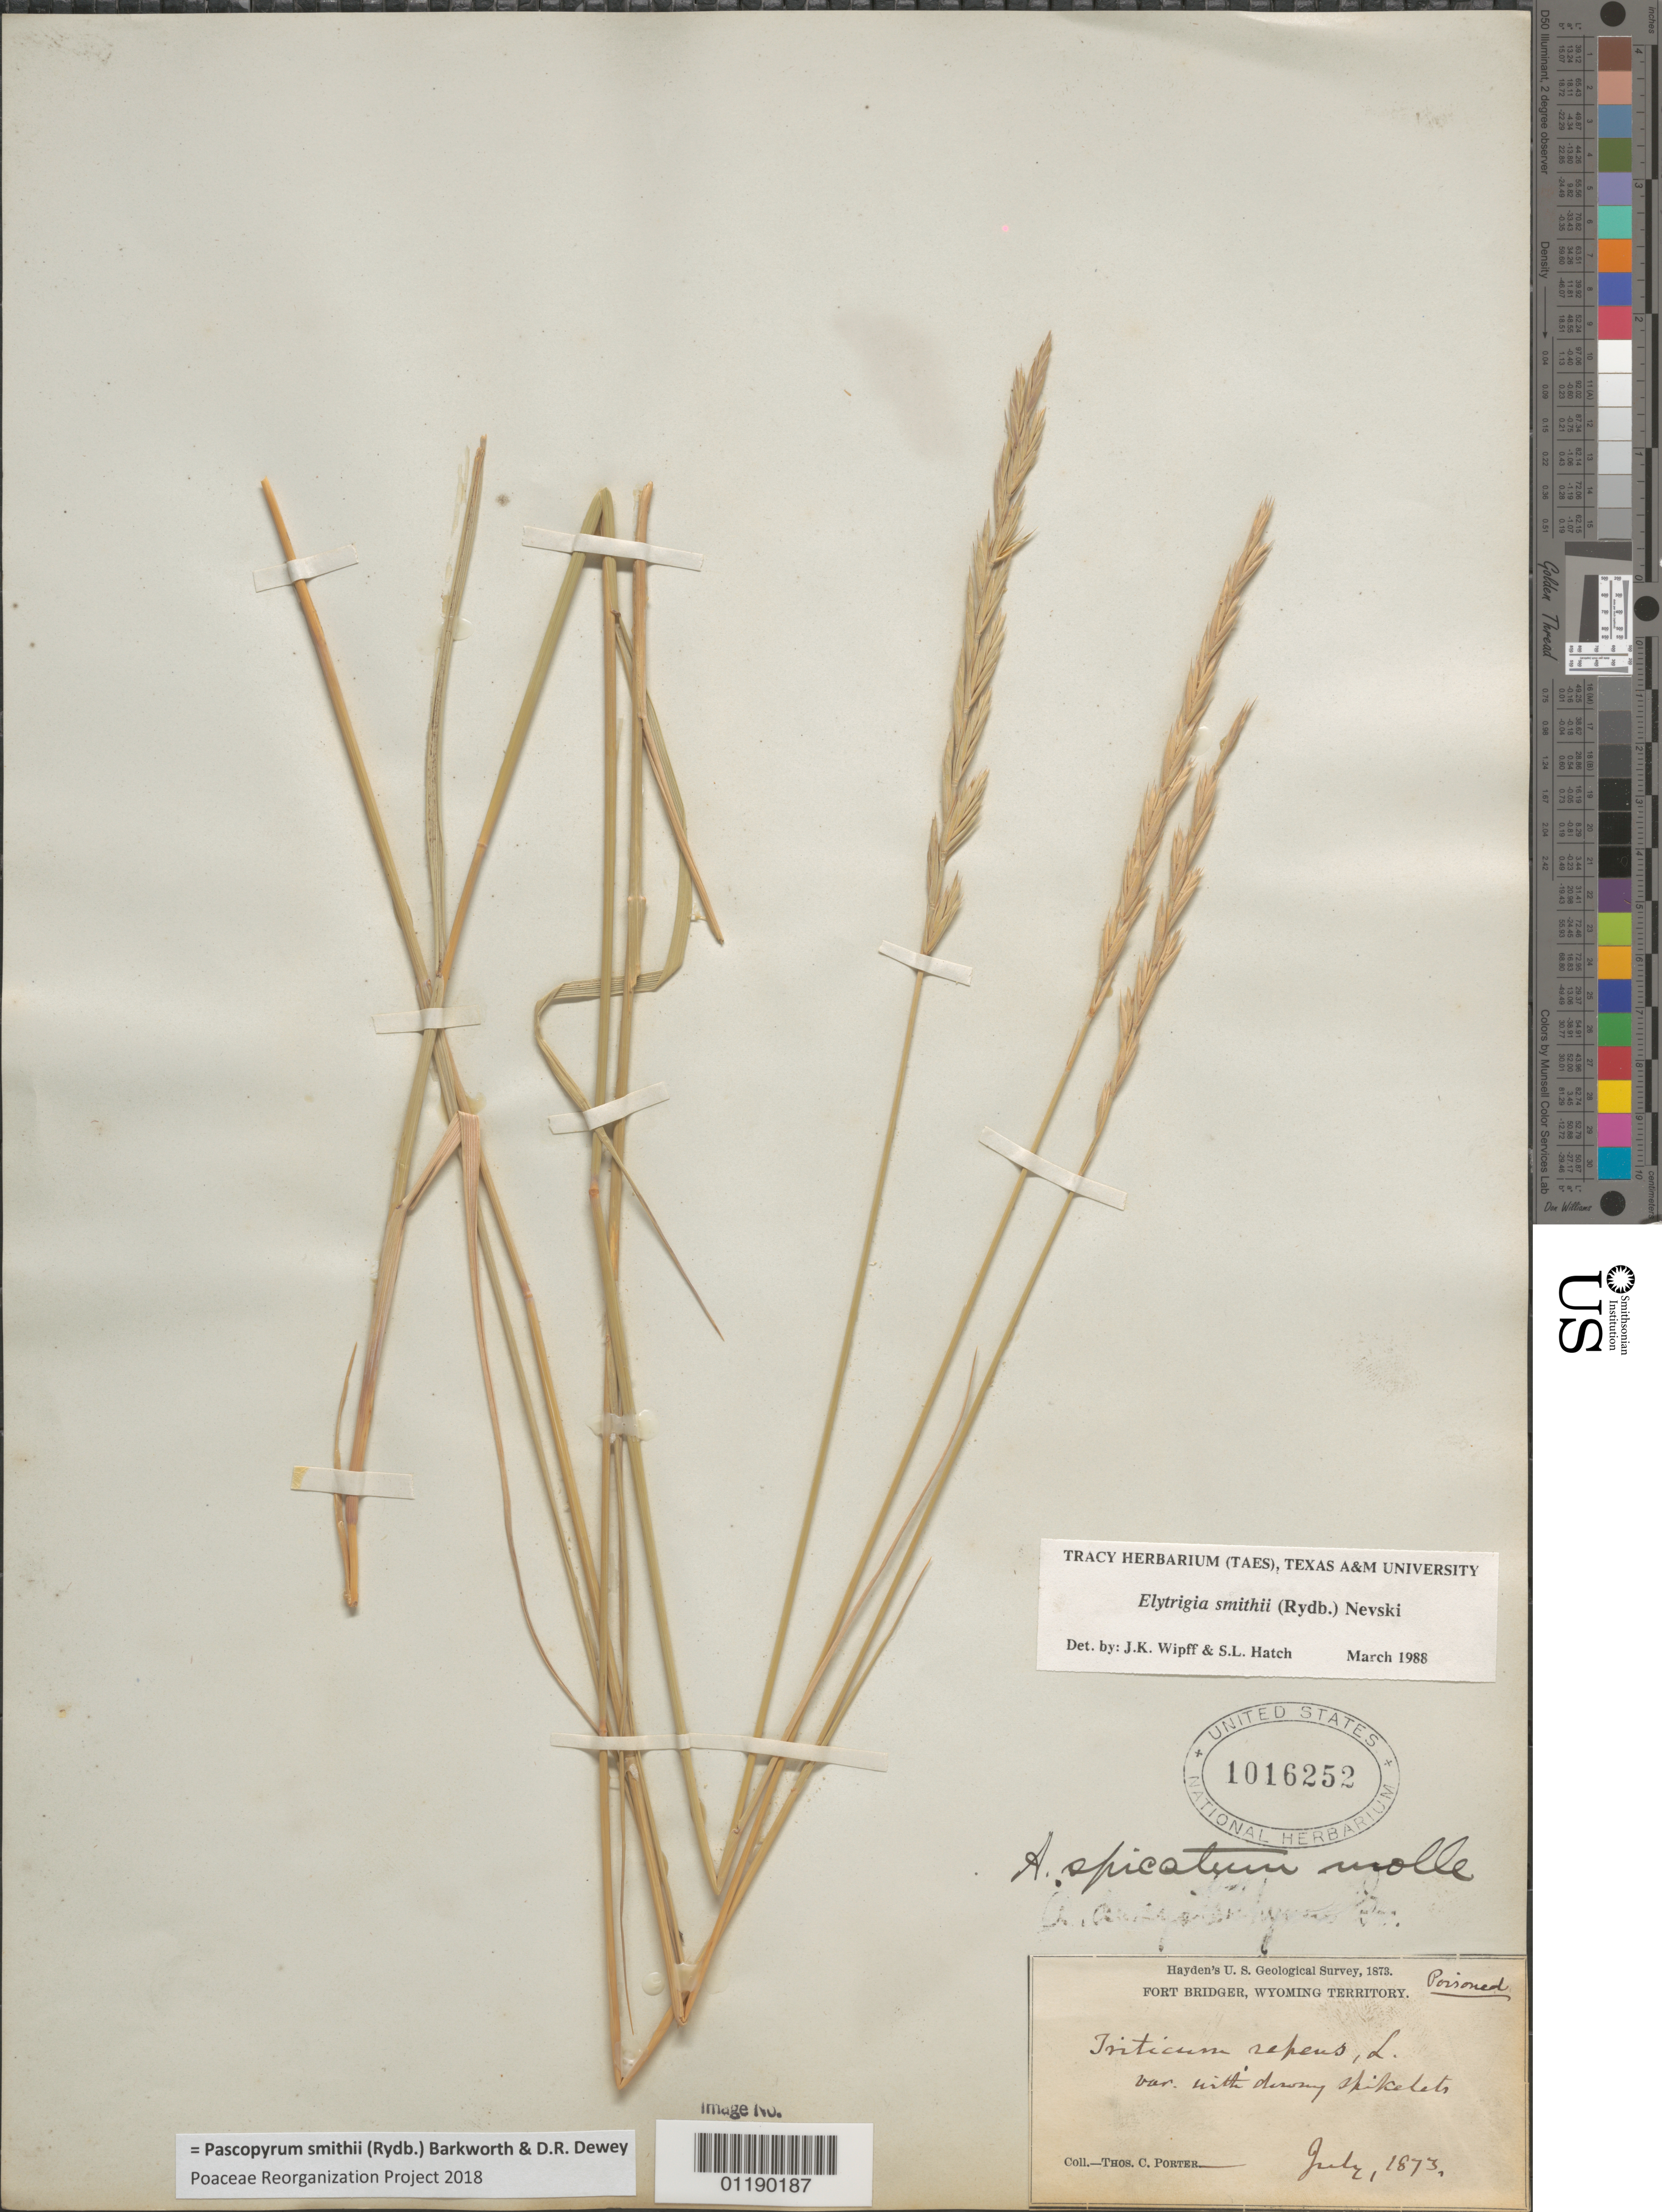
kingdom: Plantae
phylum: Tracheophyta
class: Liliopsida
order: Poales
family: Poaceae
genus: Elytrigia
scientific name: Elytrigia smithii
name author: (Rydb.) Nevski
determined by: Wipff, J. K.; Hatch, S. L.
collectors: T. C. Porter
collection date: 1873-07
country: United States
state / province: Wyoming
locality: Fort Bridger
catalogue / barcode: US 1016252